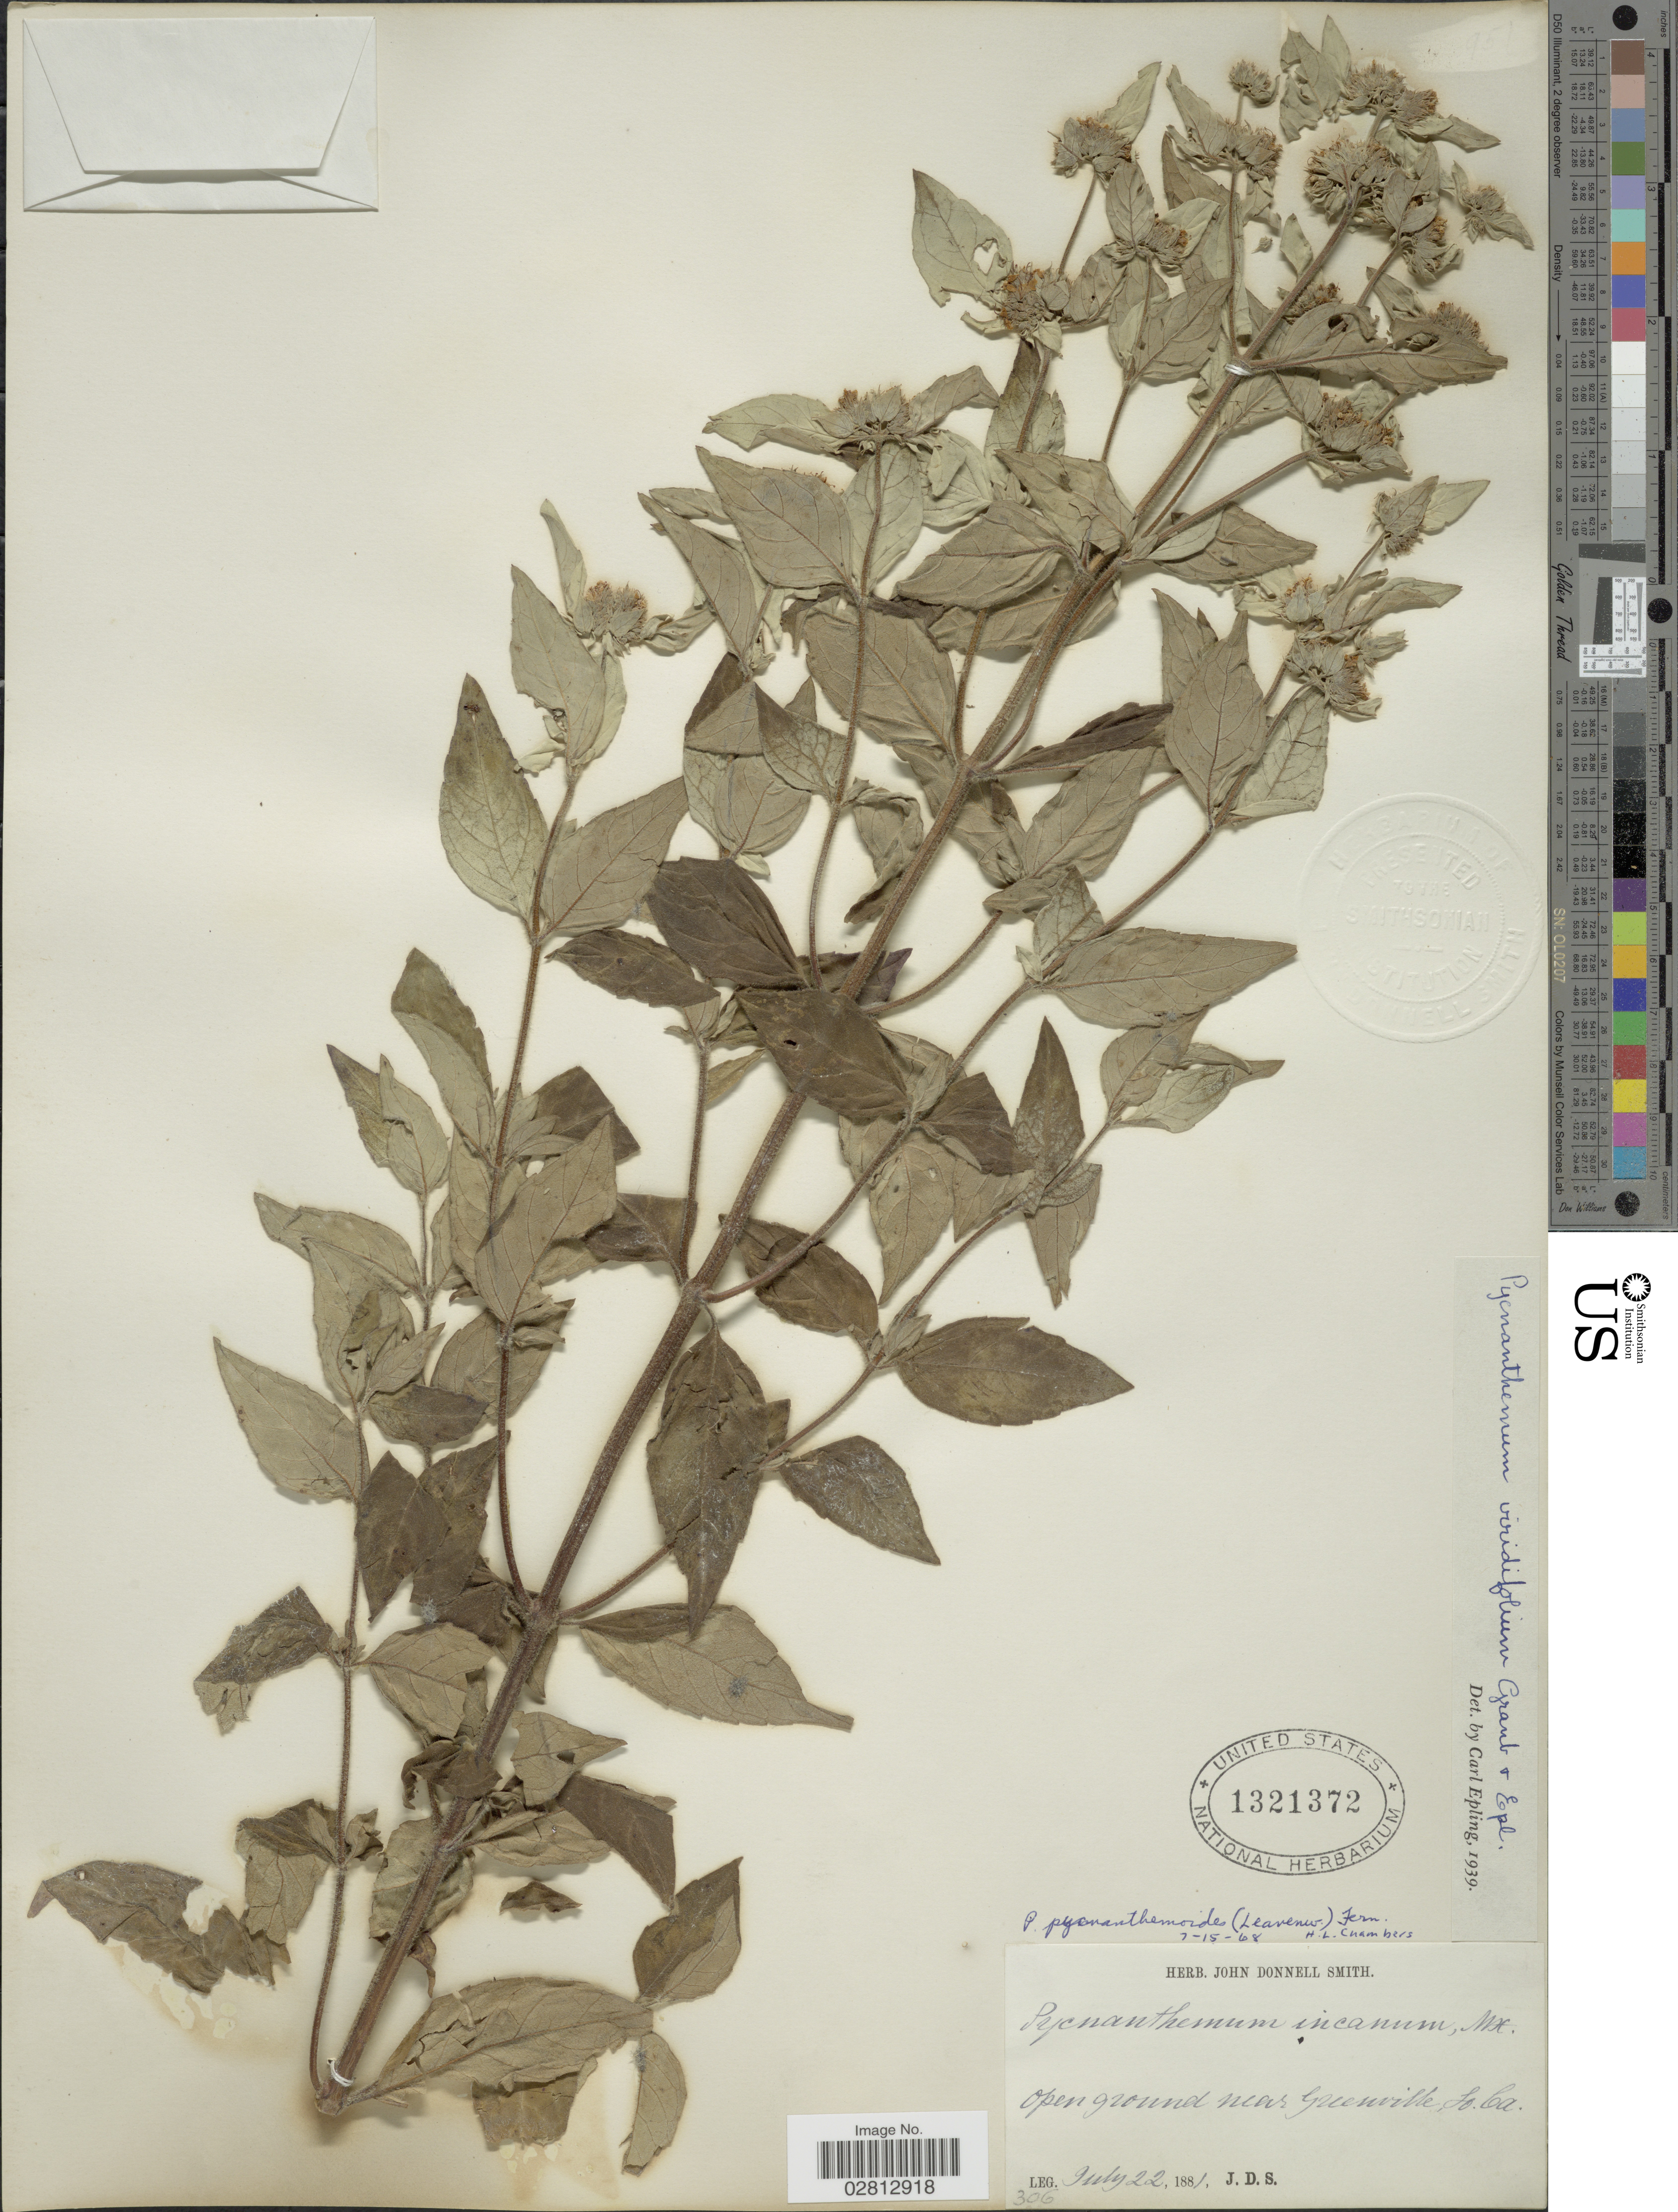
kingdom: Plantae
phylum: Tracheophyta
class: Magnoliopsida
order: Lamiales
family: Lamiaceae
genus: Pycnanthemum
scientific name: Pycnanthemum tullia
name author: Benth.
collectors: J. Donnell Smith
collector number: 306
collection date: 1881-07-22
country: United States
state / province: South Carolina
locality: Open ground near Greenville.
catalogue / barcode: US 1321372